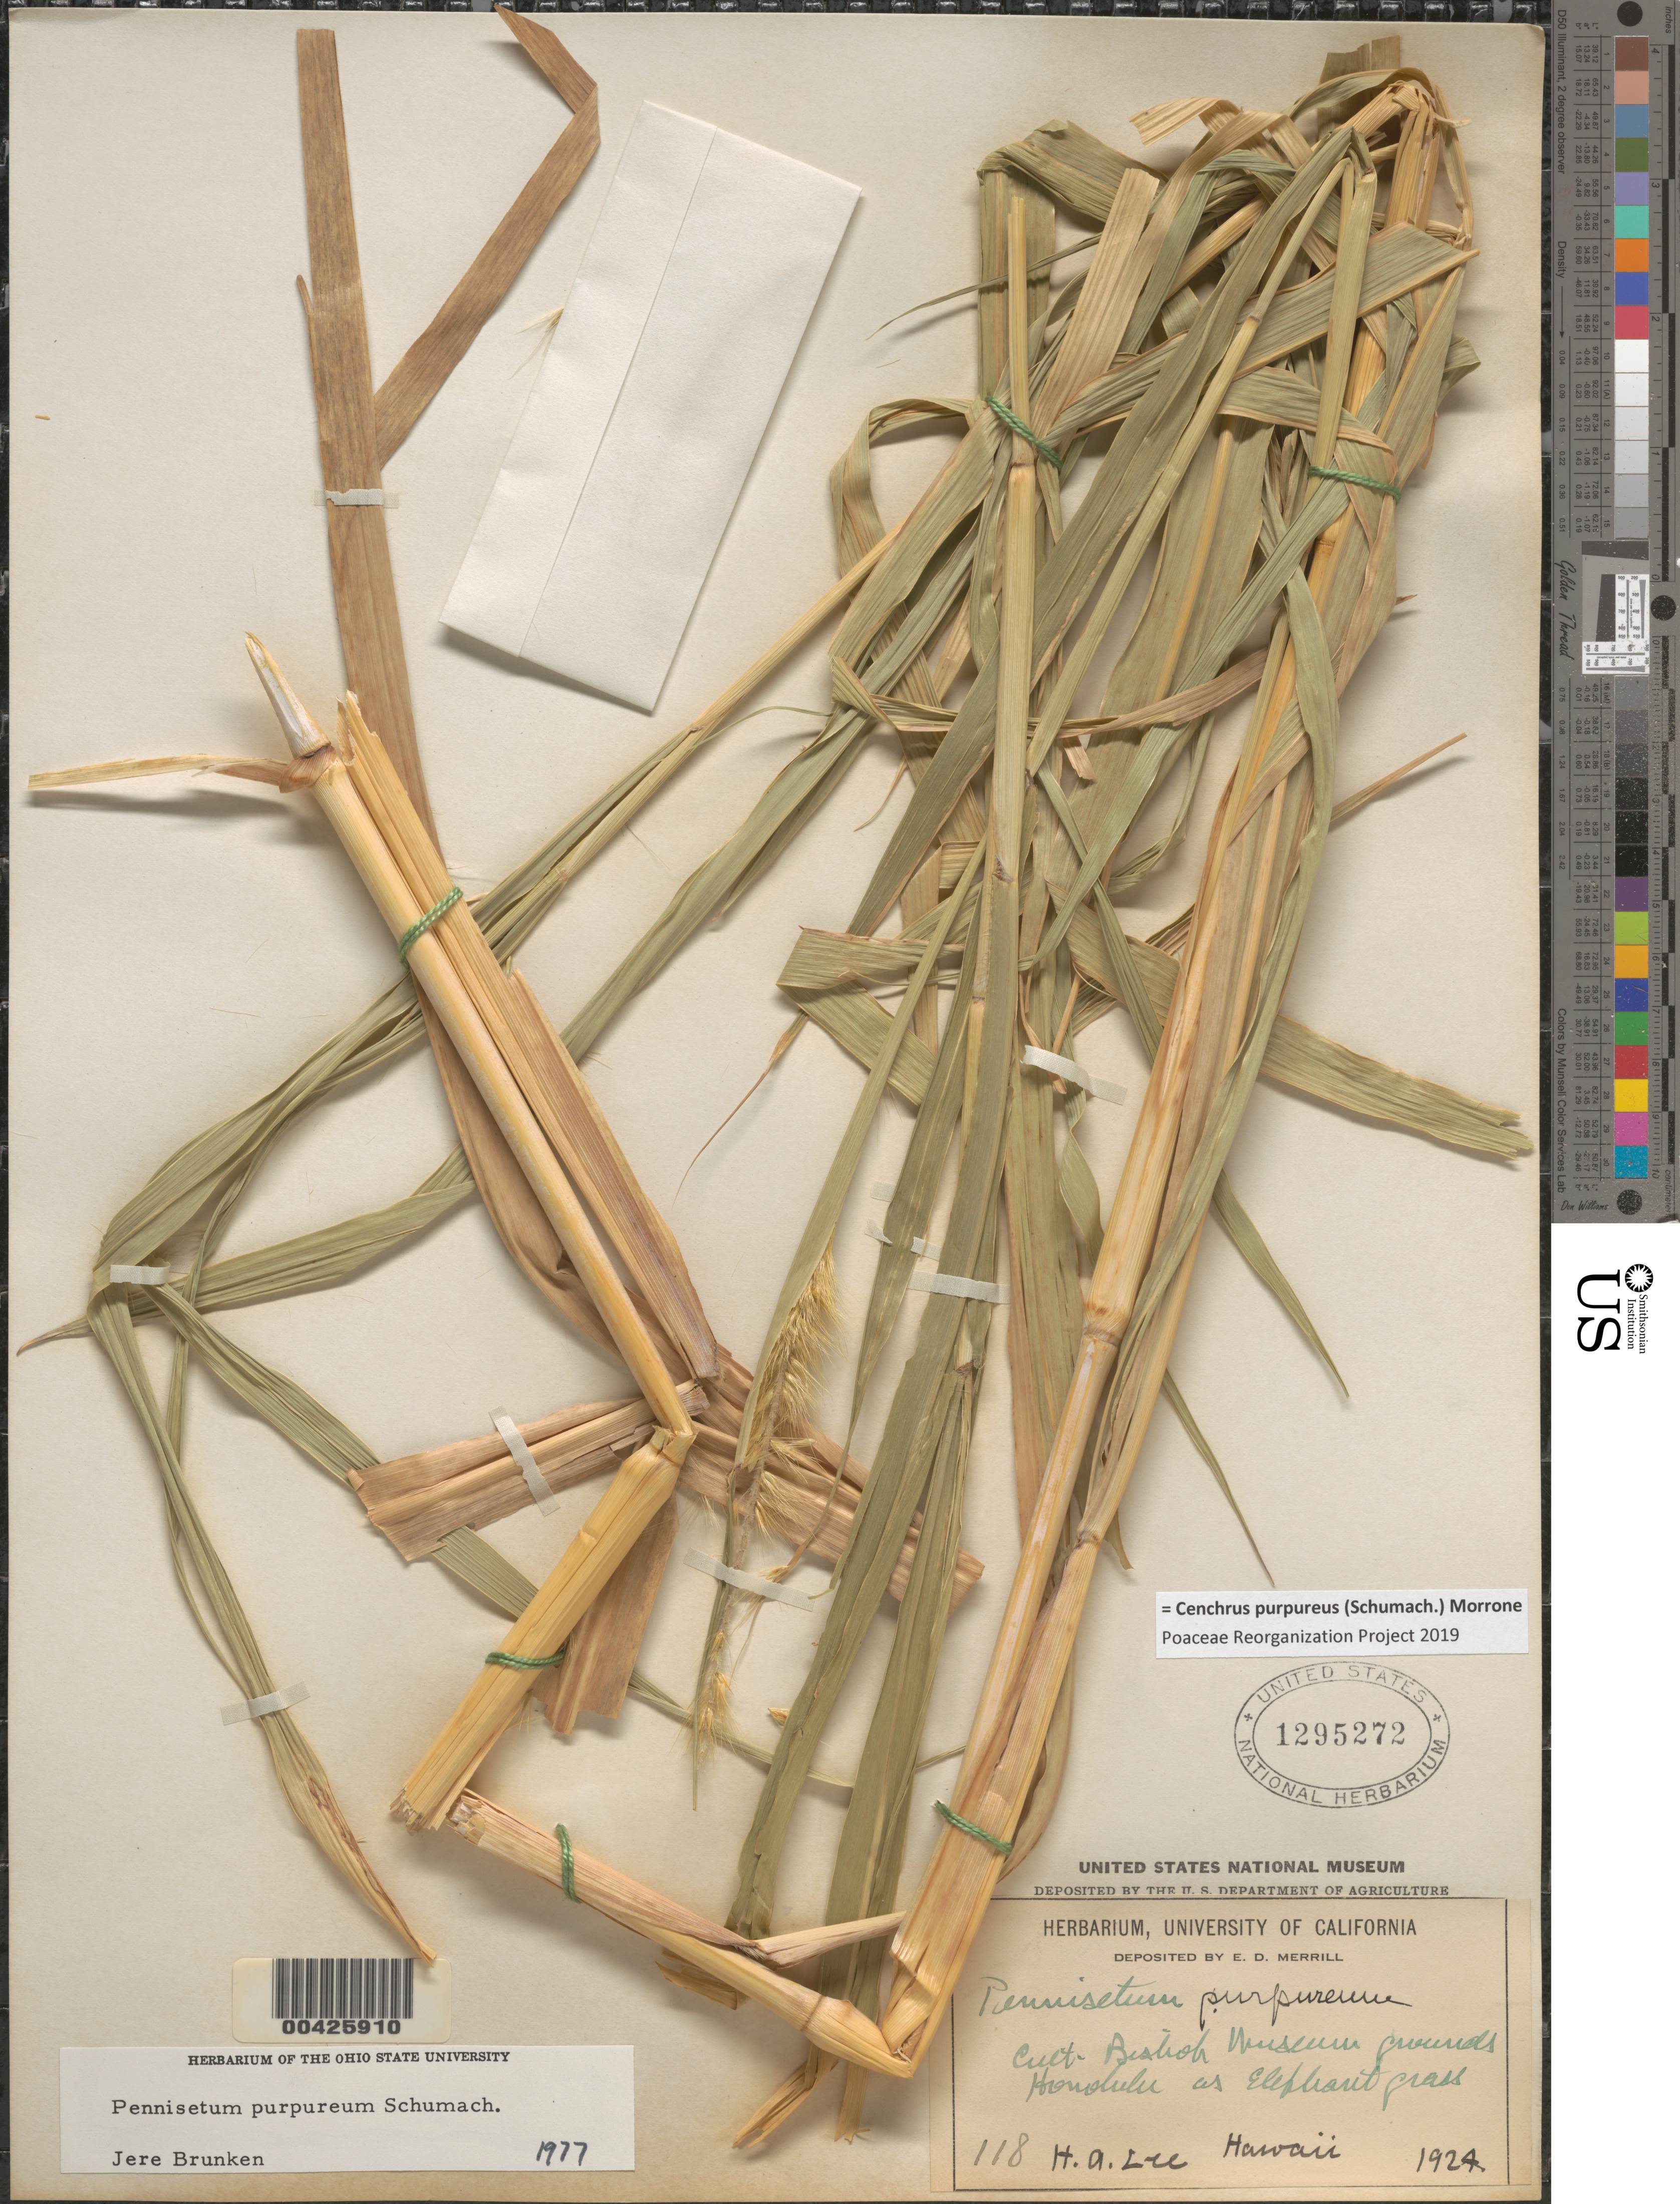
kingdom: Plantae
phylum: Tracheophyta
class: Liliopsida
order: Poales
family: Poaceae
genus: Cenchrus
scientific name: Cenchrus purpureus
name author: (Schumach.) Morrone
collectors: H. Lee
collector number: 118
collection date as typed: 1924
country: United States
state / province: Hawaii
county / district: Honolulu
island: Oahu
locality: British Museum grounds, Honolulu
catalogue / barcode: US 1295272